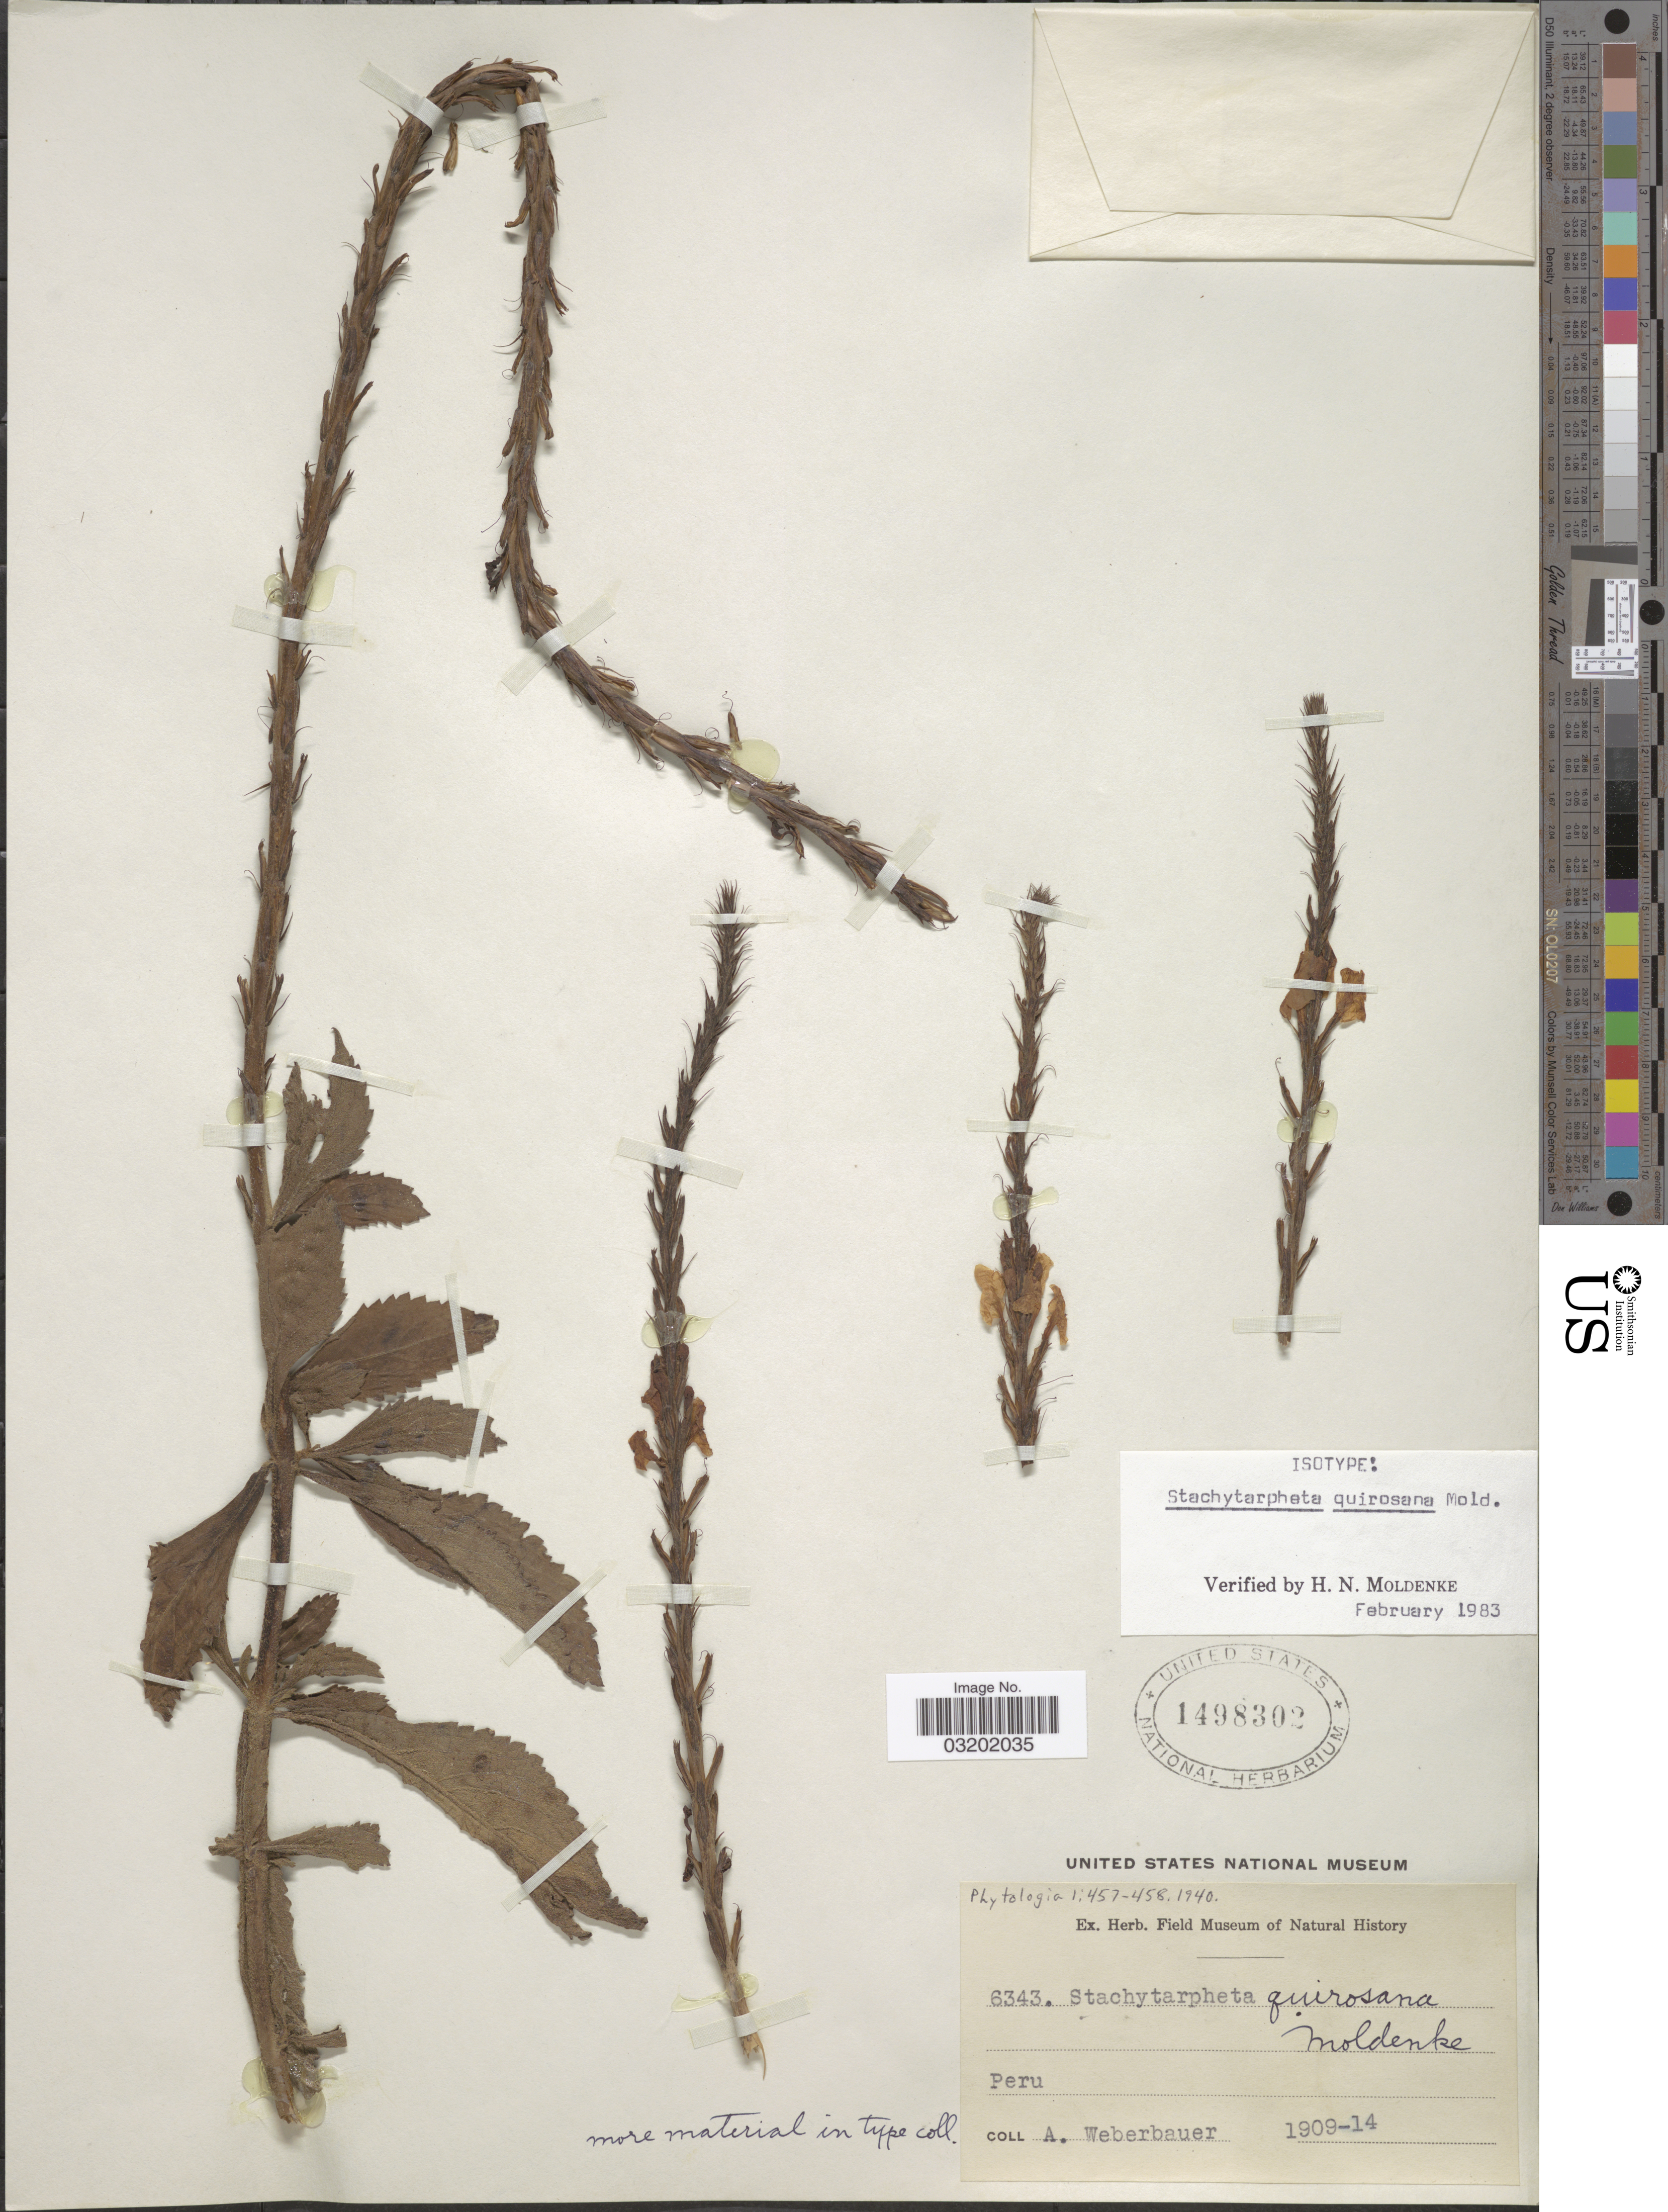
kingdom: Plantae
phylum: Tracheophyta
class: Magnoliopsida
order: Lamiales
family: Verbenaceae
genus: Stachytarpheta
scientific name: Stachytarpheta quirosana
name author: Moldenke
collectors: A. Weberbauer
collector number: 6343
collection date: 1909/1914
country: Peru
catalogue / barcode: US 1498302